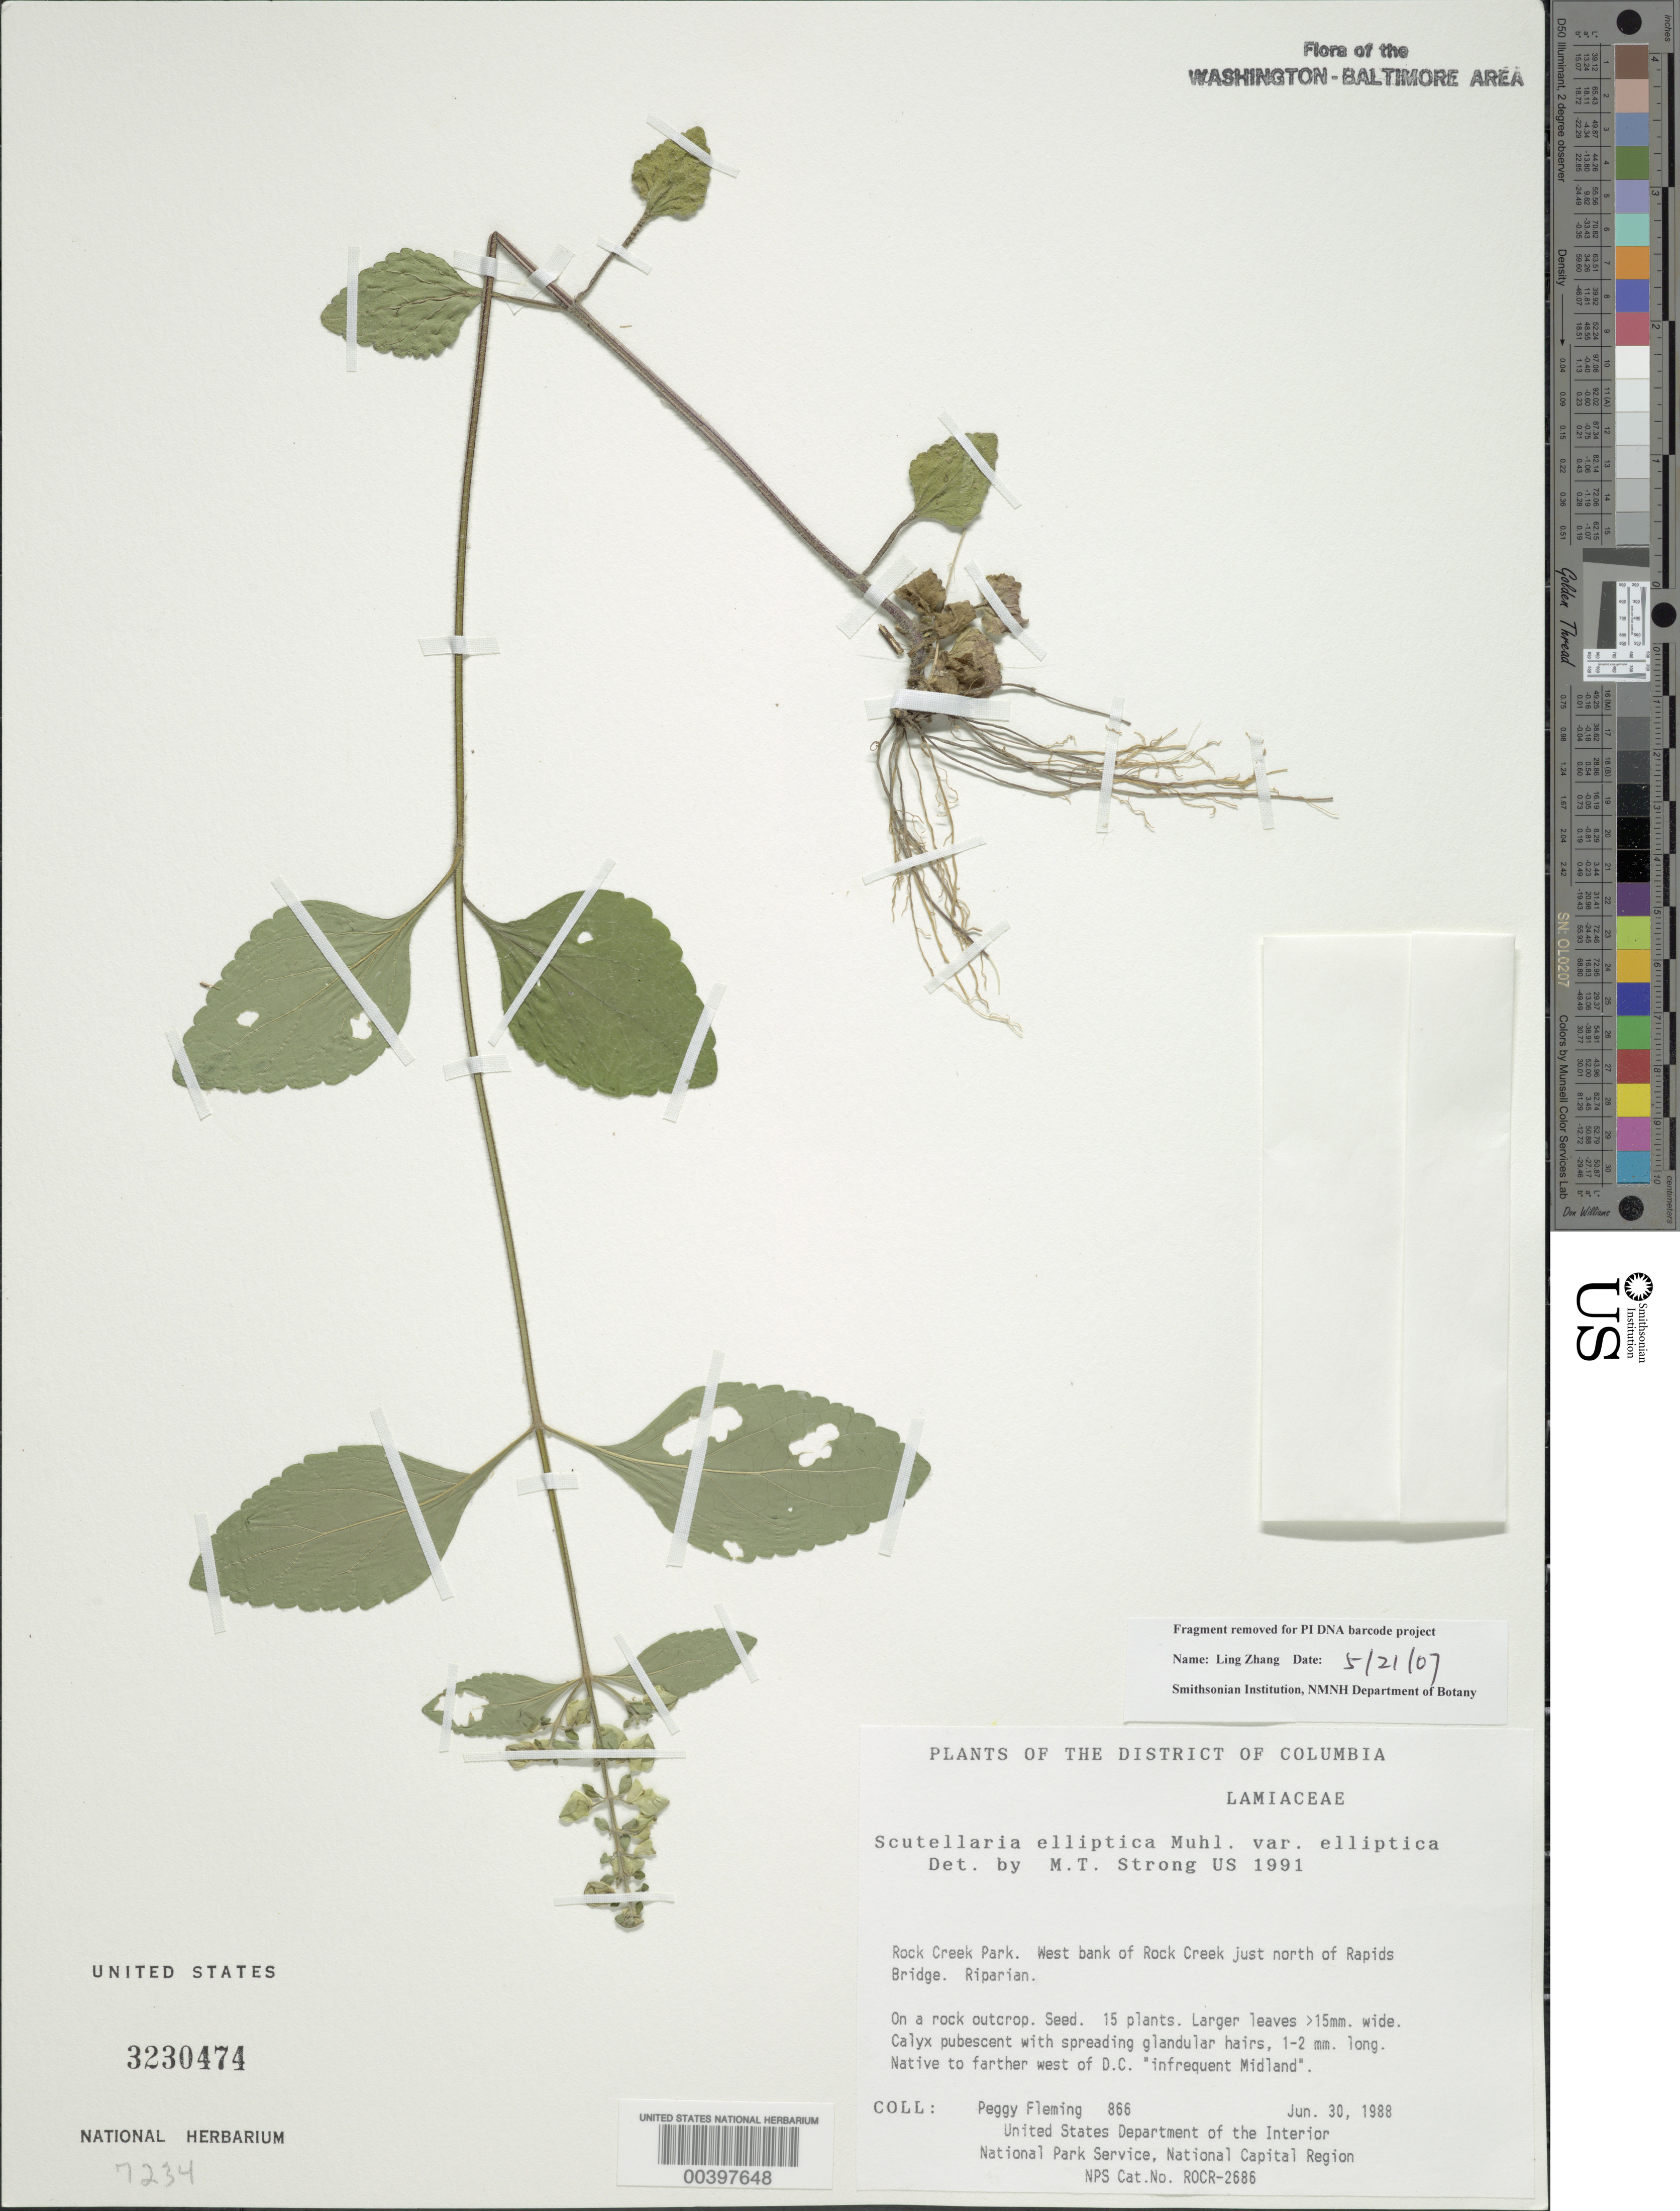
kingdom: Plantae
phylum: Tracheophyta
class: Magnoliopsida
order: Lamiales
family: Lamiaceae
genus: Scutellaria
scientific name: Scutellaria elliptica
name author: Muhl.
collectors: P. Fleming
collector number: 866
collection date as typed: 30 Jun 1988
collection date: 1988-06-30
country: United States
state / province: District of Columbia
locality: Rock Creek Park, W bank of Rock Creek Rock Creek Park and vicinity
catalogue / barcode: US 3230474